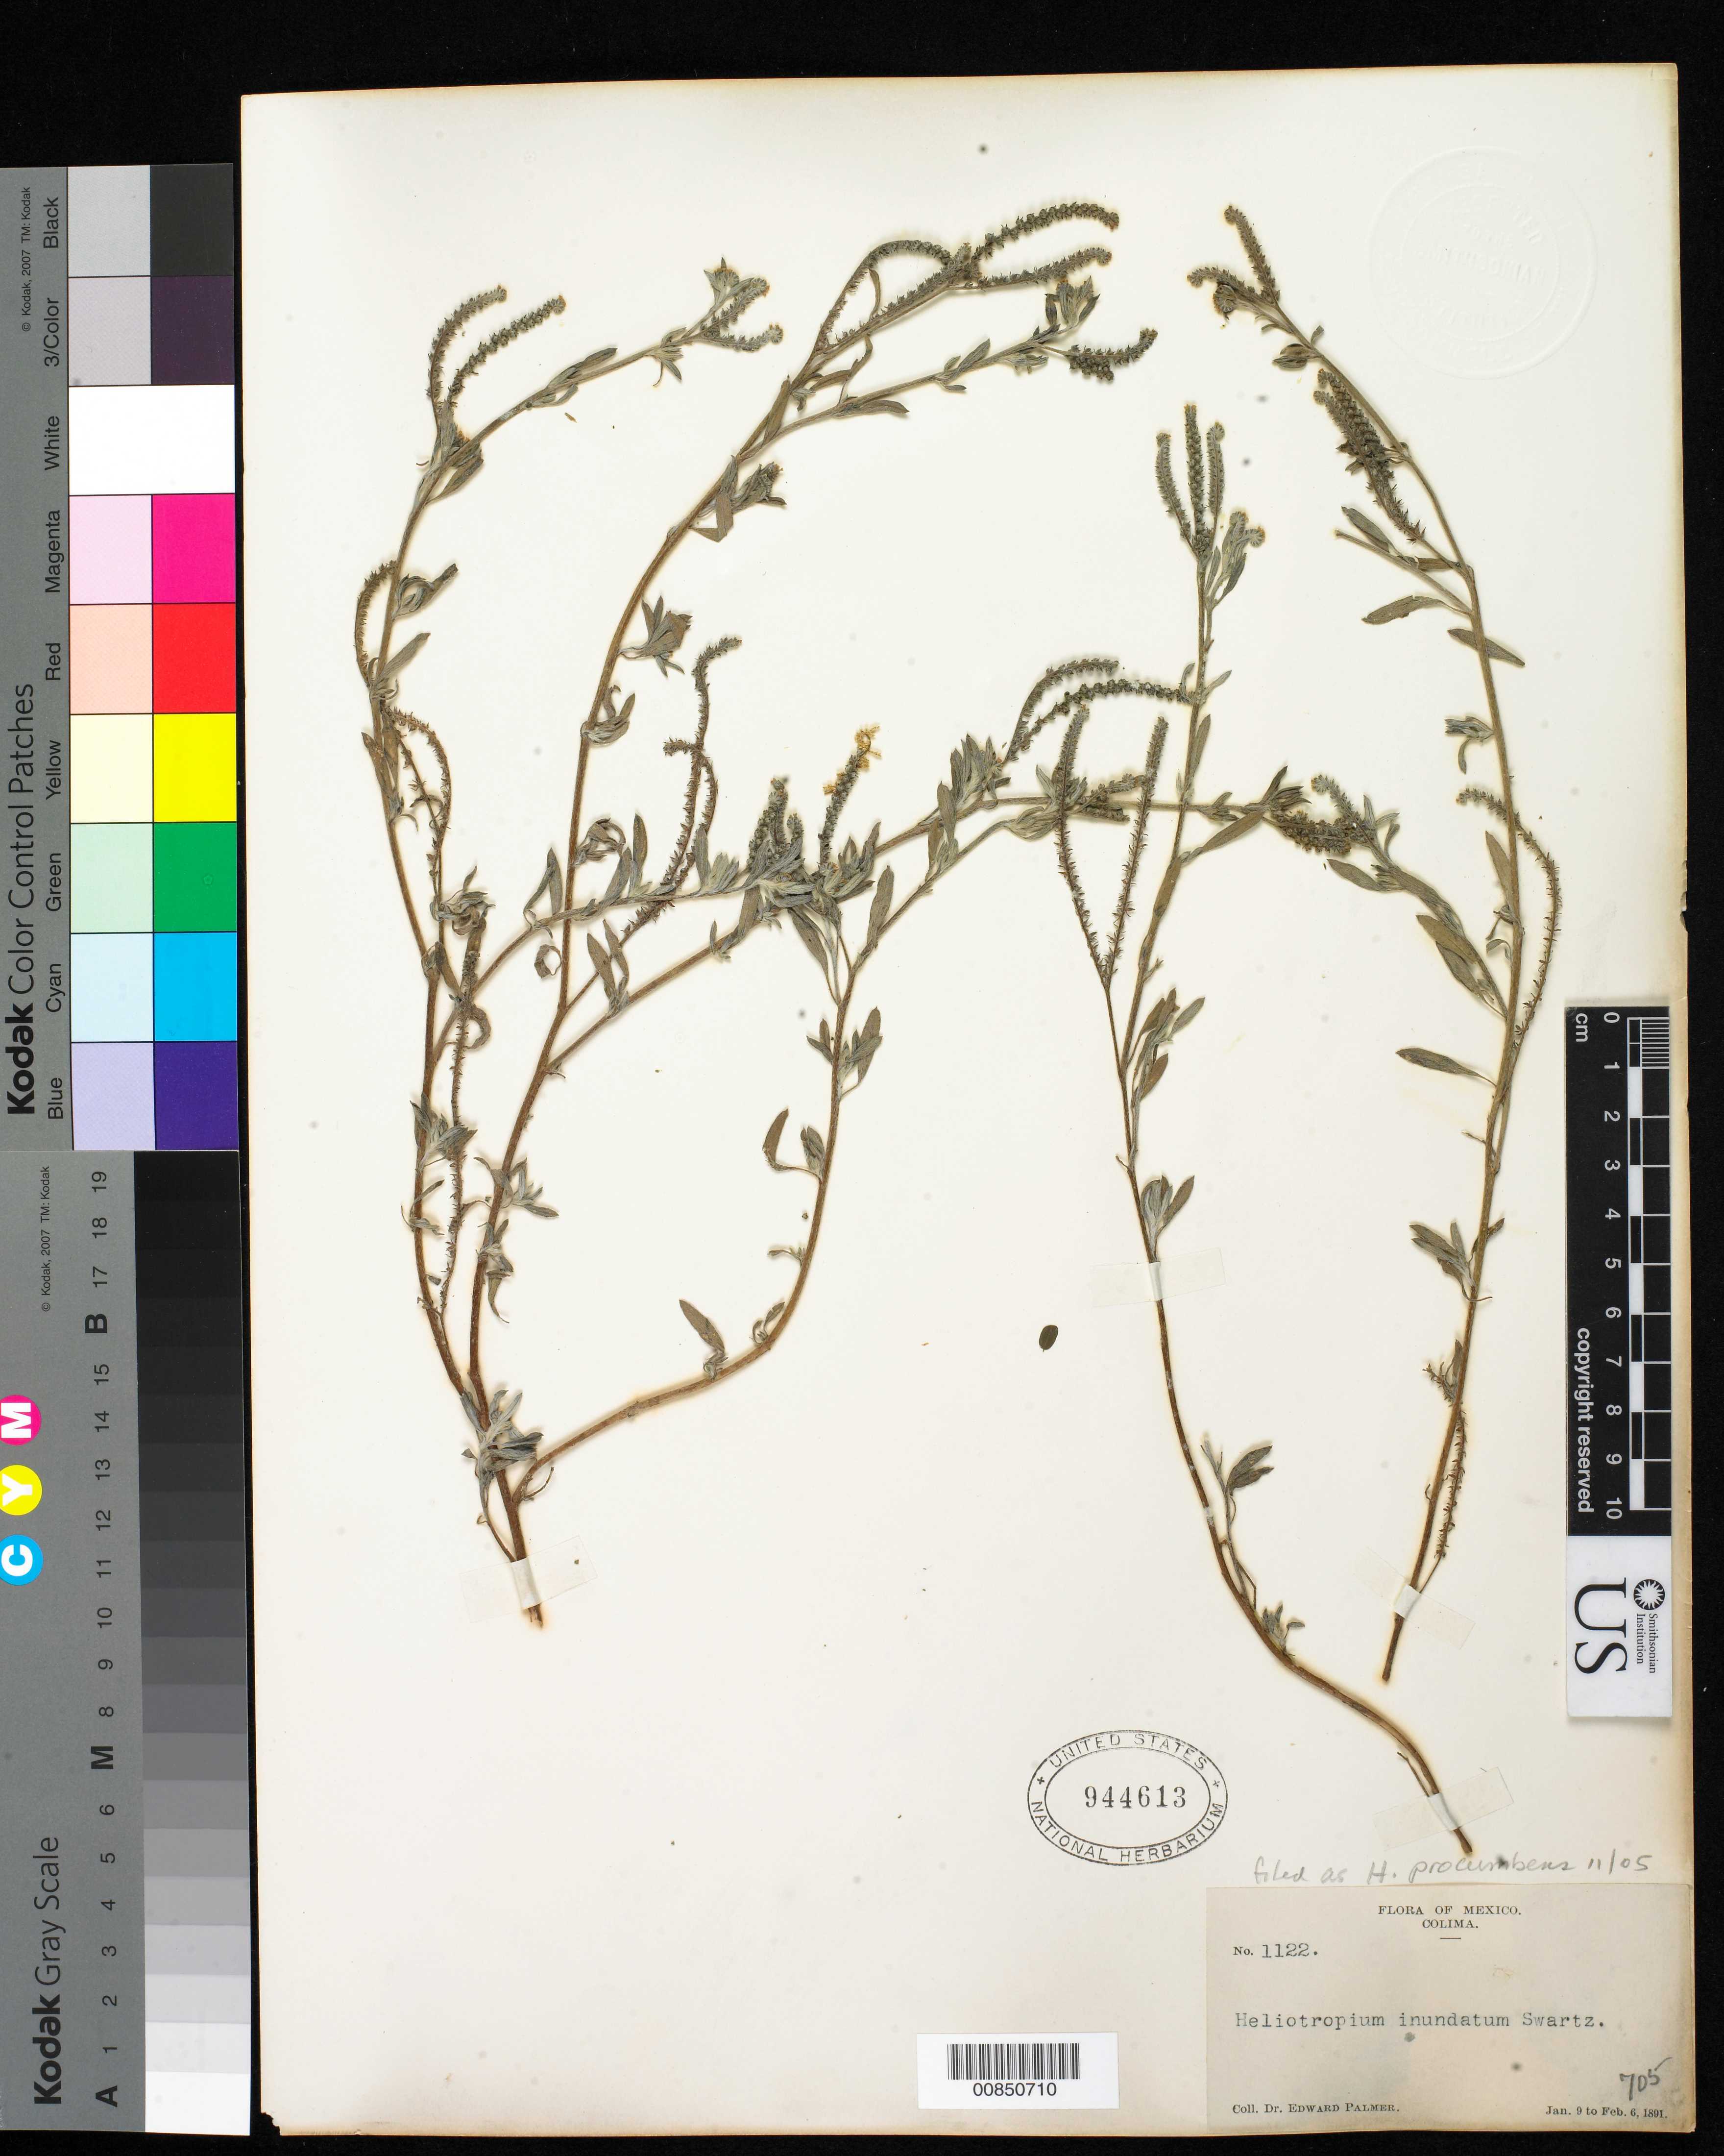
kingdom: Plantae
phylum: Tracheophyta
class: Magnoliopsida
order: Boraginales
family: Heliotropiaceae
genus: Euploca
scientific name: Euploca procumbens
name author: (Mill.) Diane & Hilger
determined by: Feuillet, C.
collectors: E. Palmer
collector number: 1122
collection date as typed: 09 Jan 1891 to 06 Feb 1891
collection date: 1891-01-09/1891-02-06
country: Mexico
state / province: Colima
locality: Colima.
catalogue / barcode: US 944613